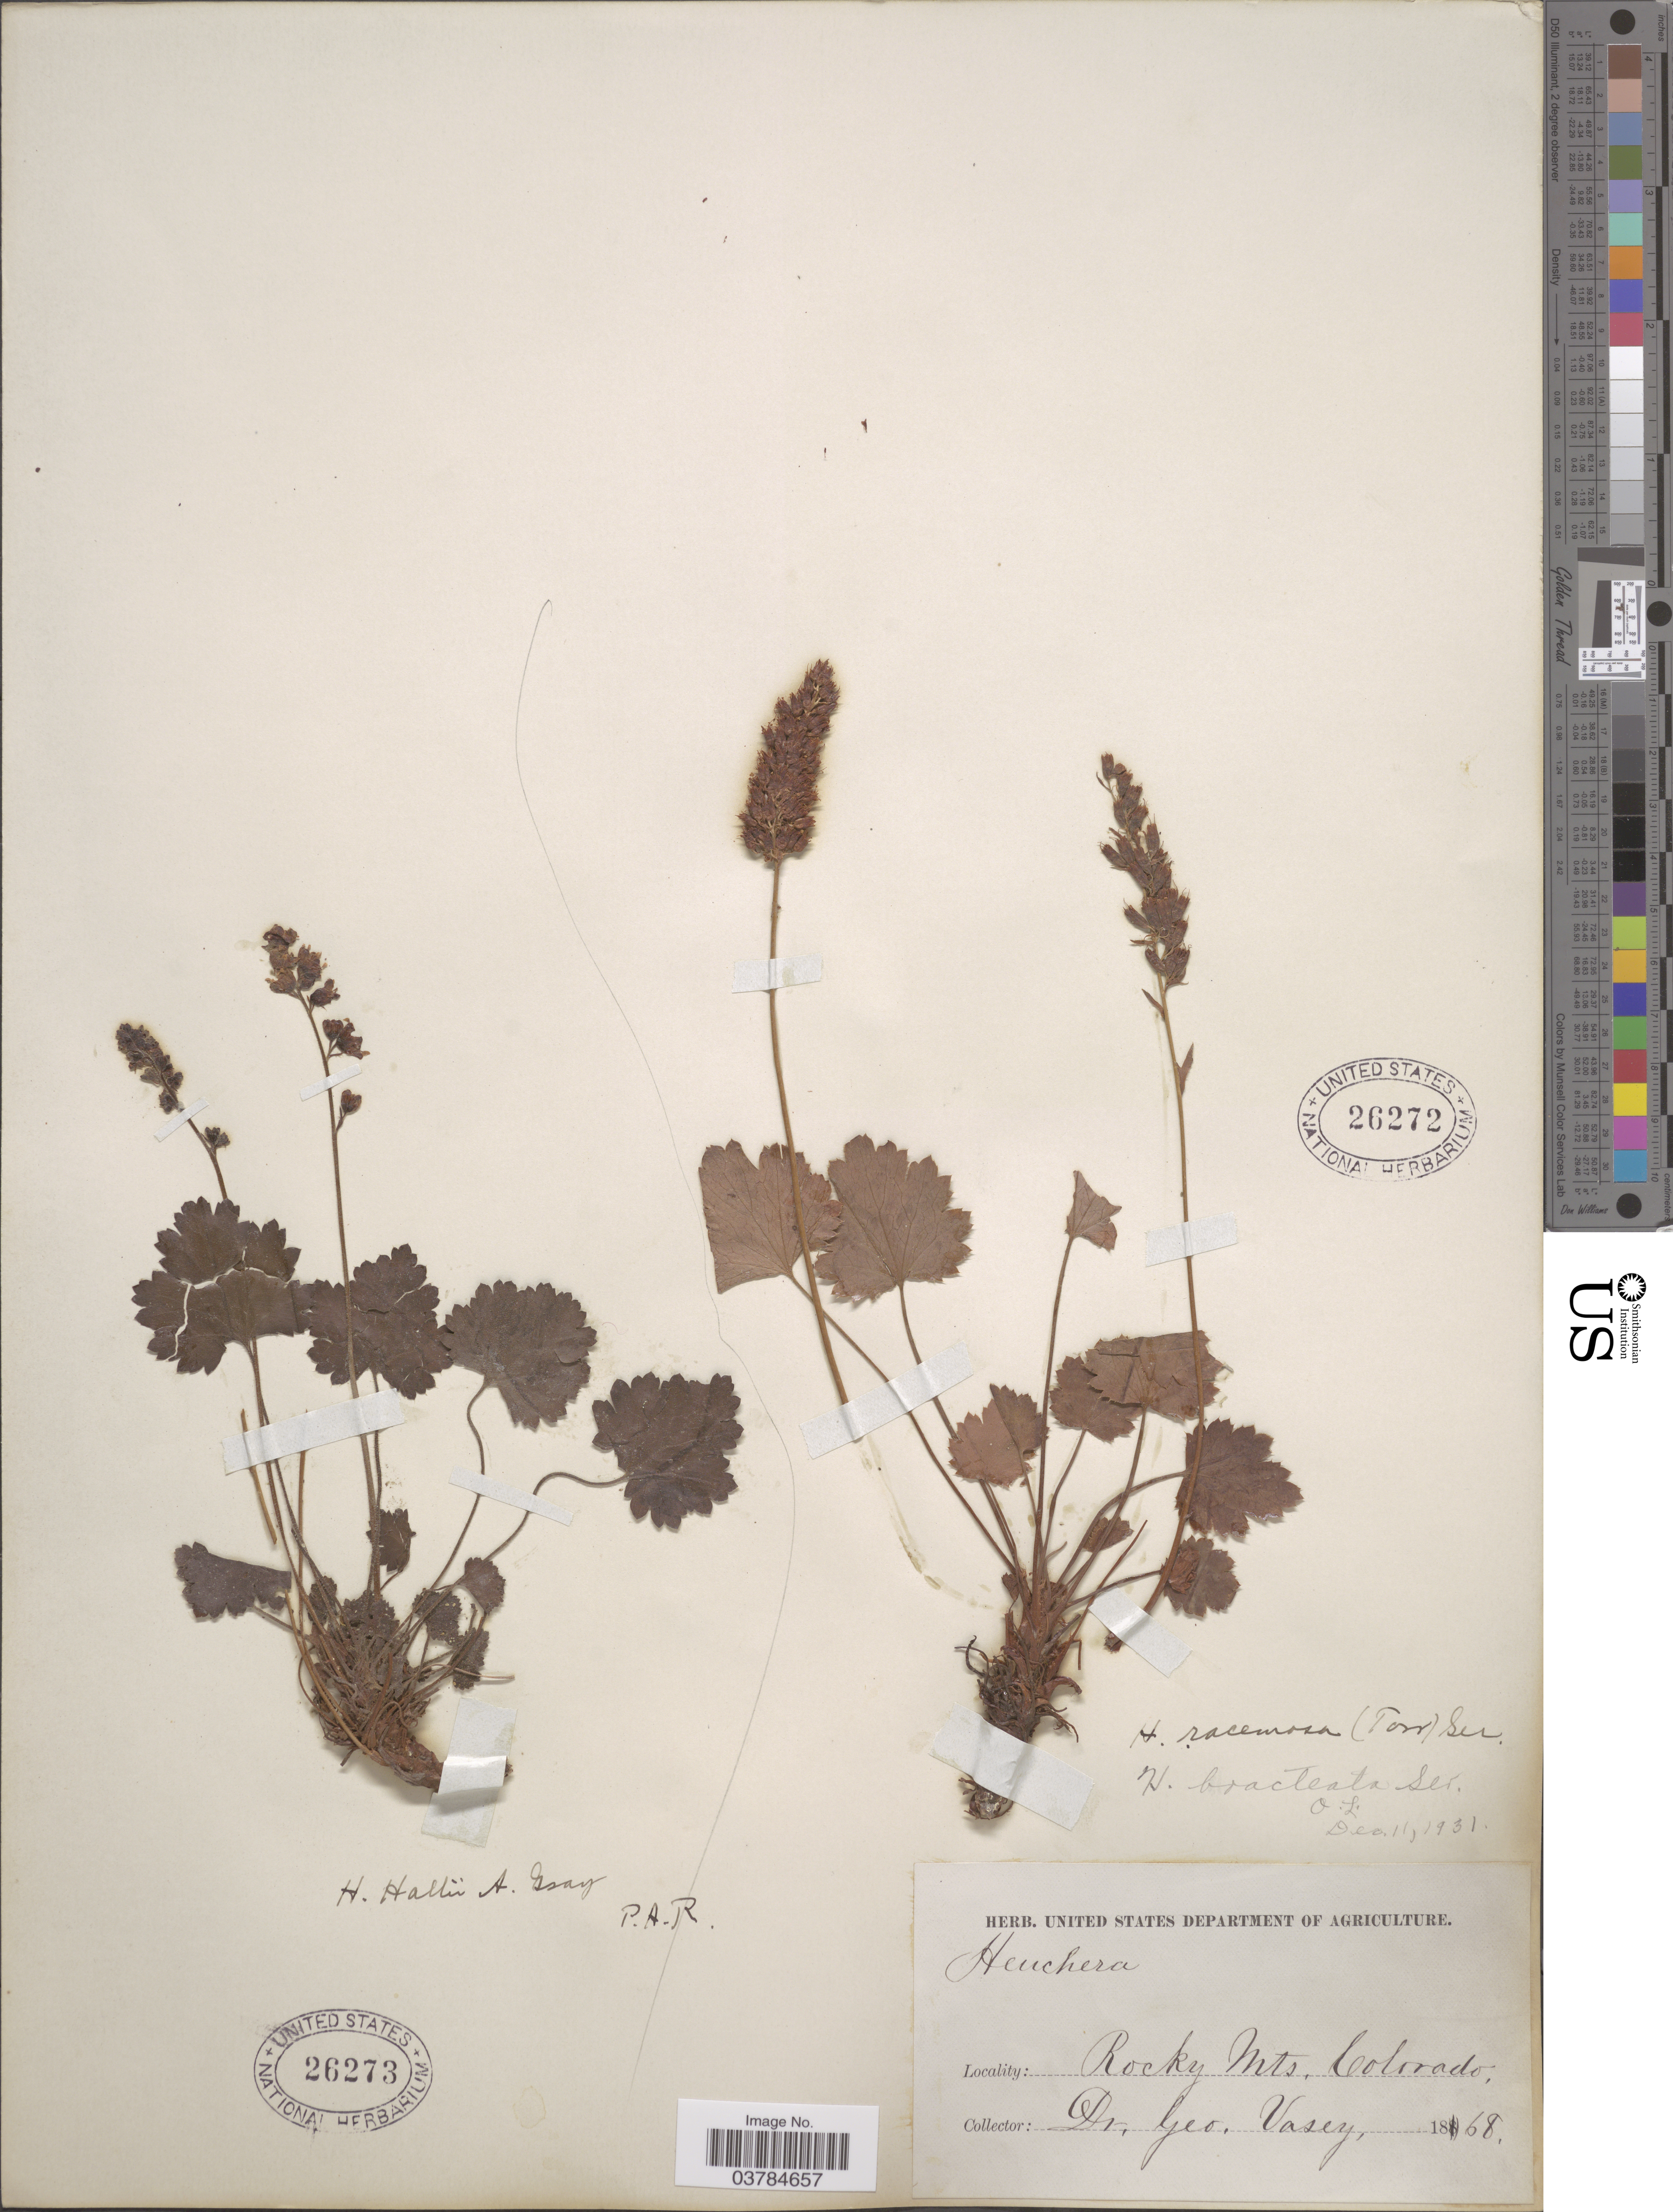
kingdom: Plantae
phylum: Tracheophyta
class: Magnoliopsida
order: Saxifragales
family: Saxifragaceae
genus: Heuchera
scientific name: Heuchera hallii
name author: A. Gray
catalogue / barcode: US 26273-2